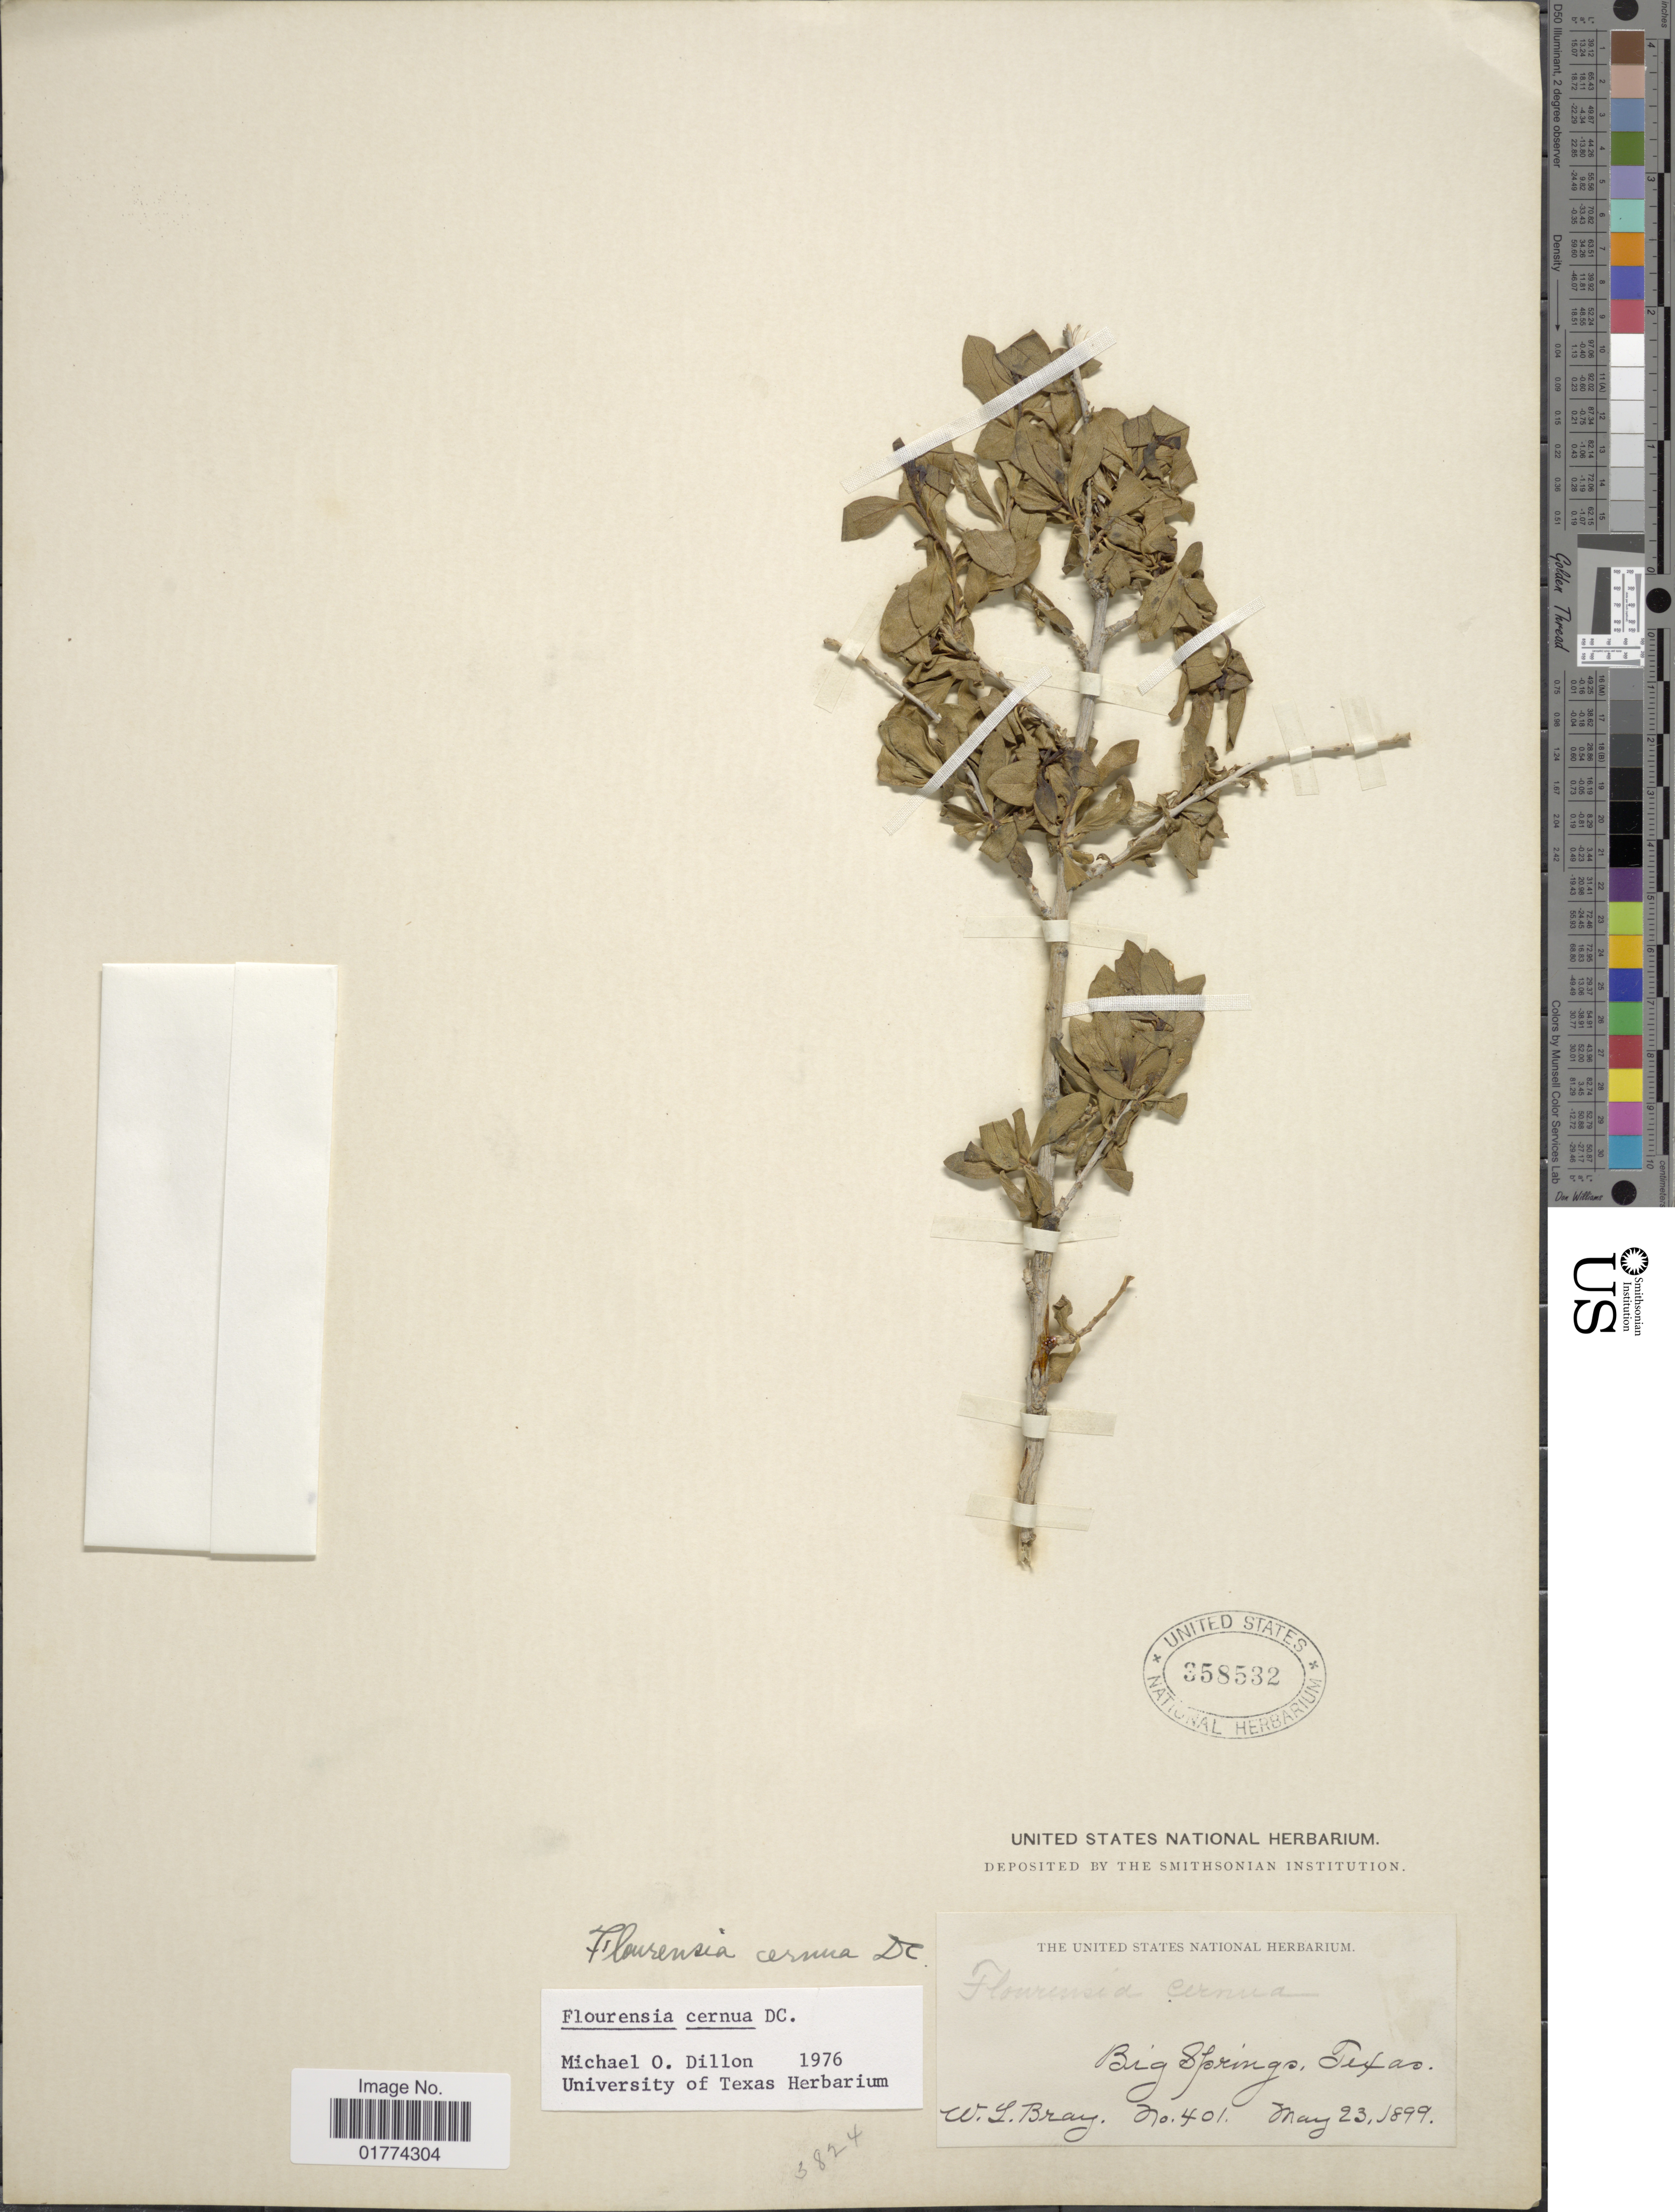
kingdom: Plantae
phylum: Tracheophyta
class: Magnoliopsida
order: Asterales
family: Asteraceae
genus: Flourensia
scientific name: Flourensia cernua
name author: DC.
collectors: W. L. Bray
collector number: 401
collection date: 1899-05-23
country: United States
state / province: Texas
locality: Big Springs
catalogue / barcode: US 358532